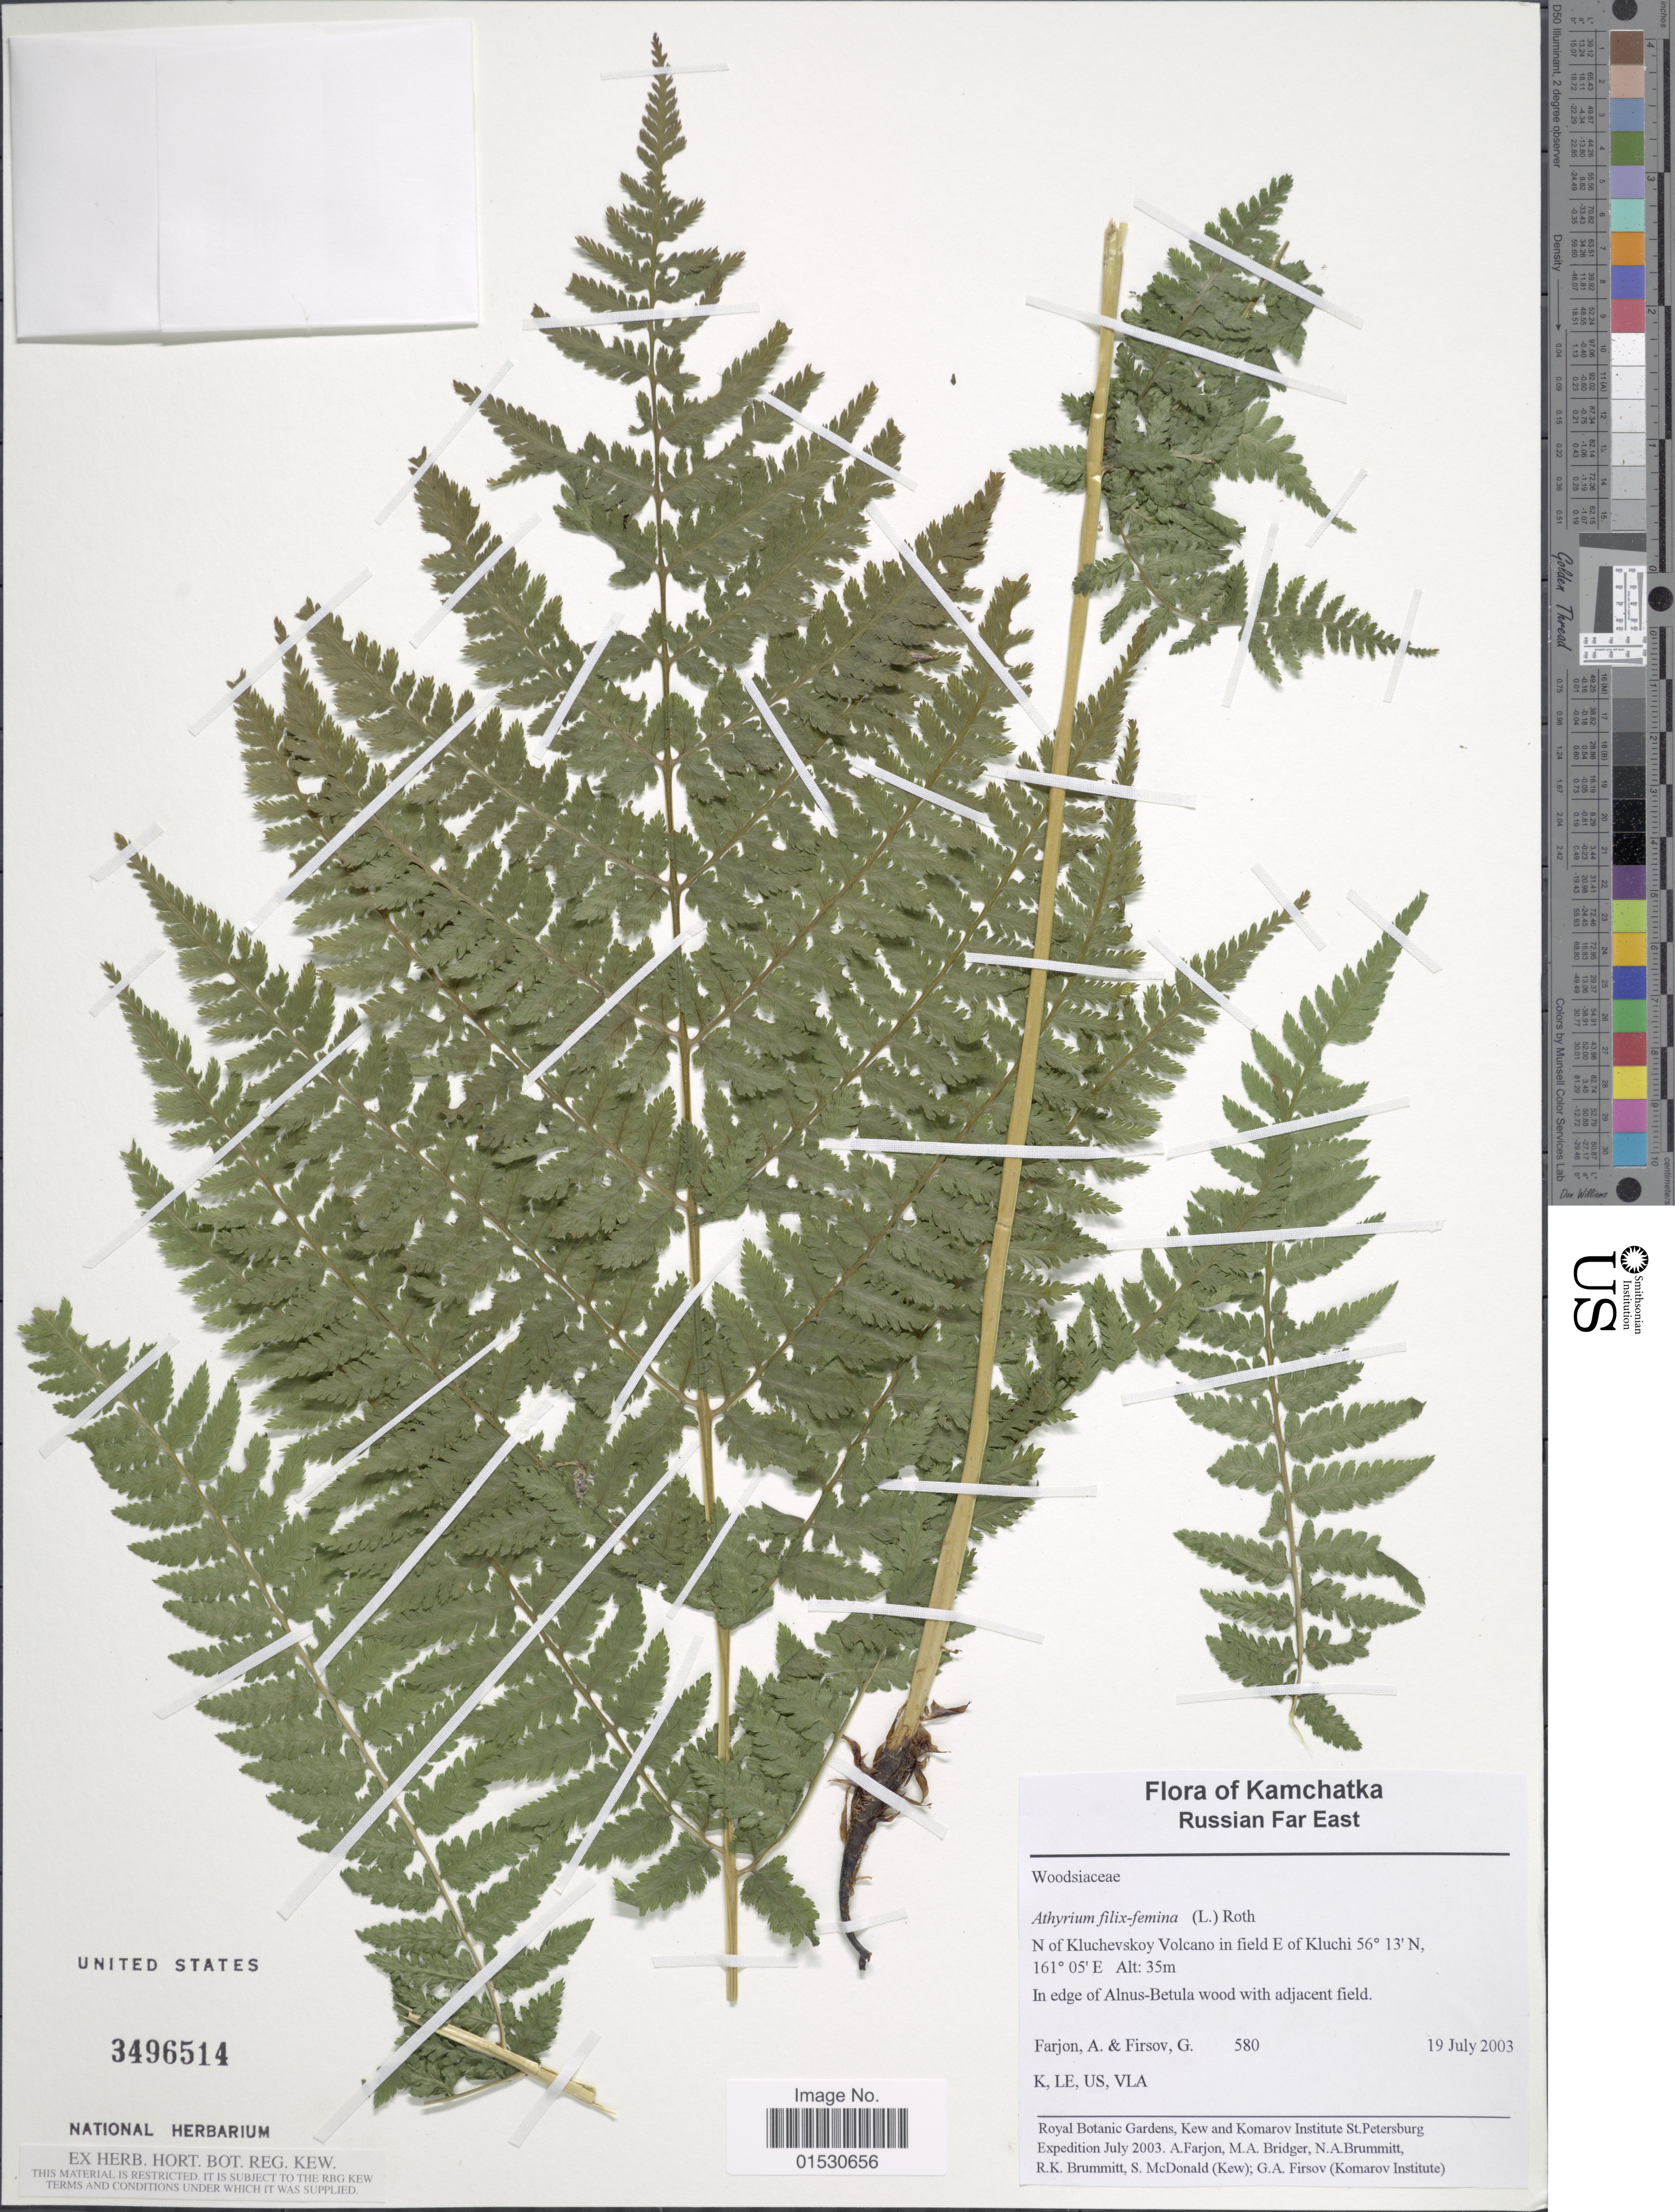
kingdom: Plantae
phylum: Tracheophyta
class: Polypodiopsida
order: Polypodiales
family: Athyriaceae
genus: Athyrium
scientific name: Athyrium filix-femina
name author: (L.) Roth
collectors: A. K. Farjon & G. Firsov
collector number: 580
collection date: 2003-07-19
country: Russian Federation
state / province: Kamchatka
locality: N of Kluchevskoy Volcano in field E of Kluchi, in edge of Alnus-Betula wood with adjacent field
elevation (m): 35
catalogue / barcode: US 3496514